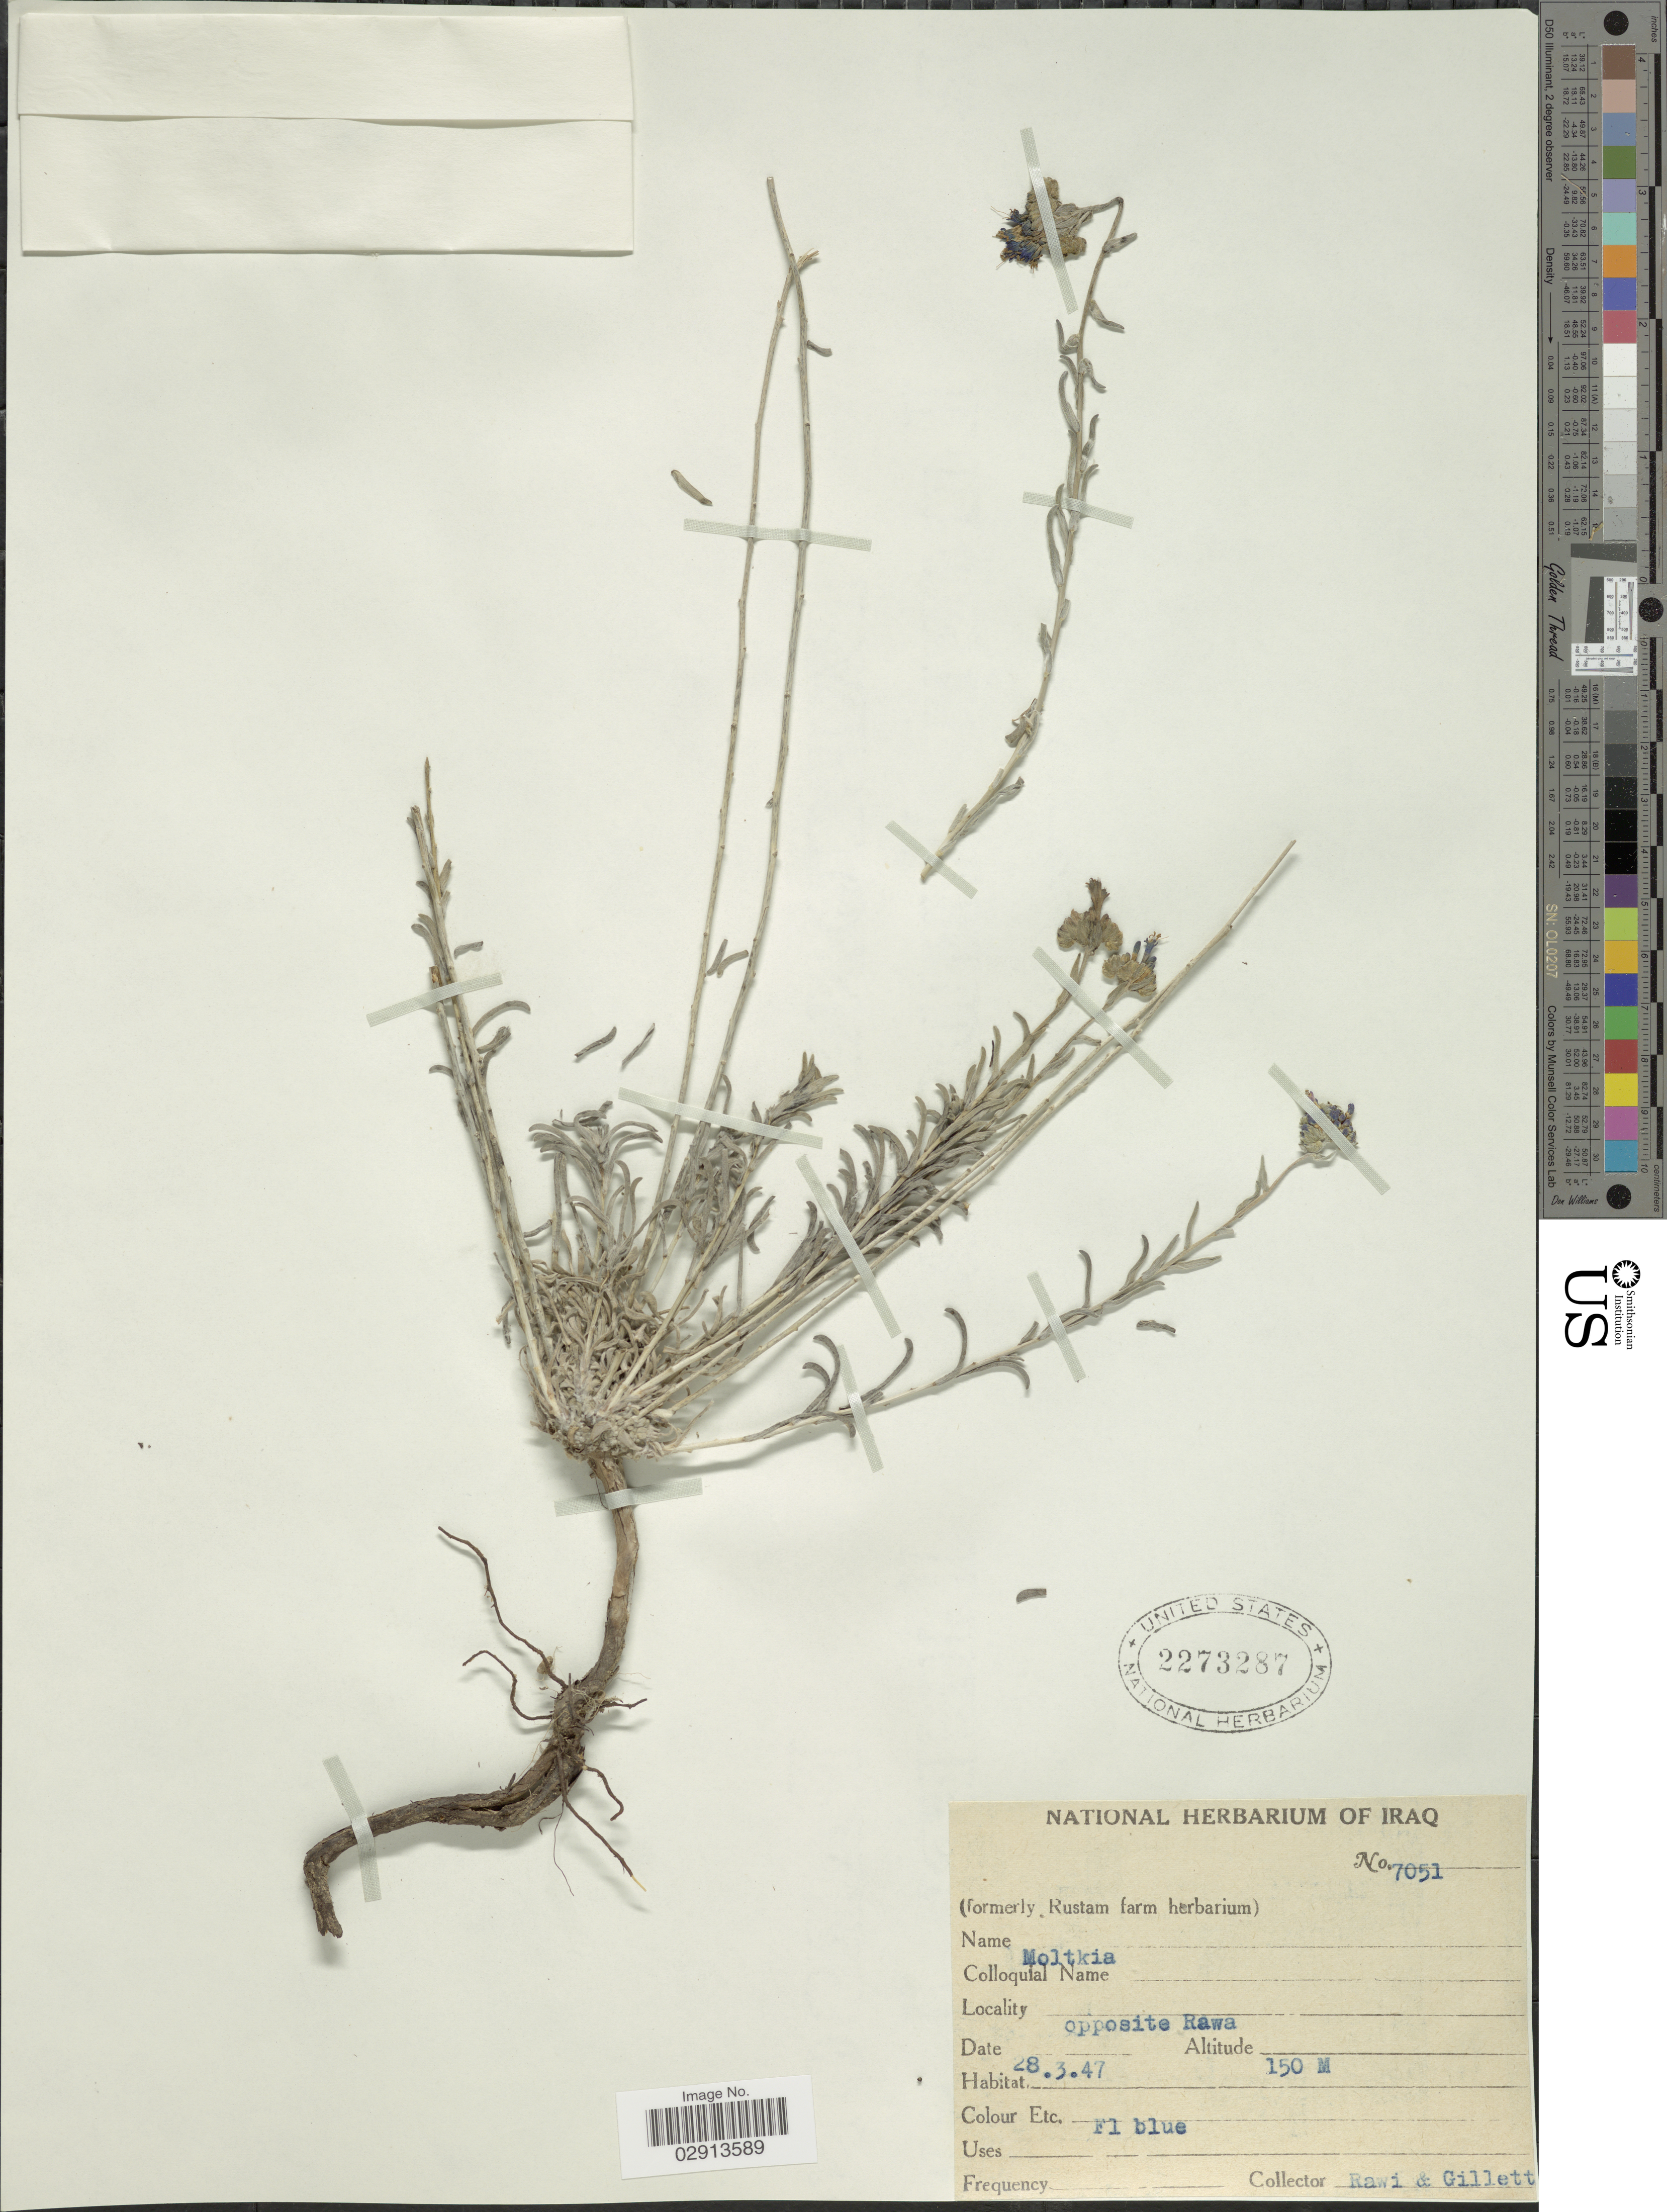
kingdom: Plantae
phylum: Tracheophyta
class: Magnoliopsida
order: Boraginales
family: Boraginaceae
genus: Moltkia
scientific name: Moltkia sp.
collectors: -. Rawi & Gillett, --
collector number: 7051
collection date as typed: Transcribed d/m/y: 28/3/47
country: Iraq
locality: Opposite Rawa.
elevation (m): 150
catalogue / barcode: US 2273287